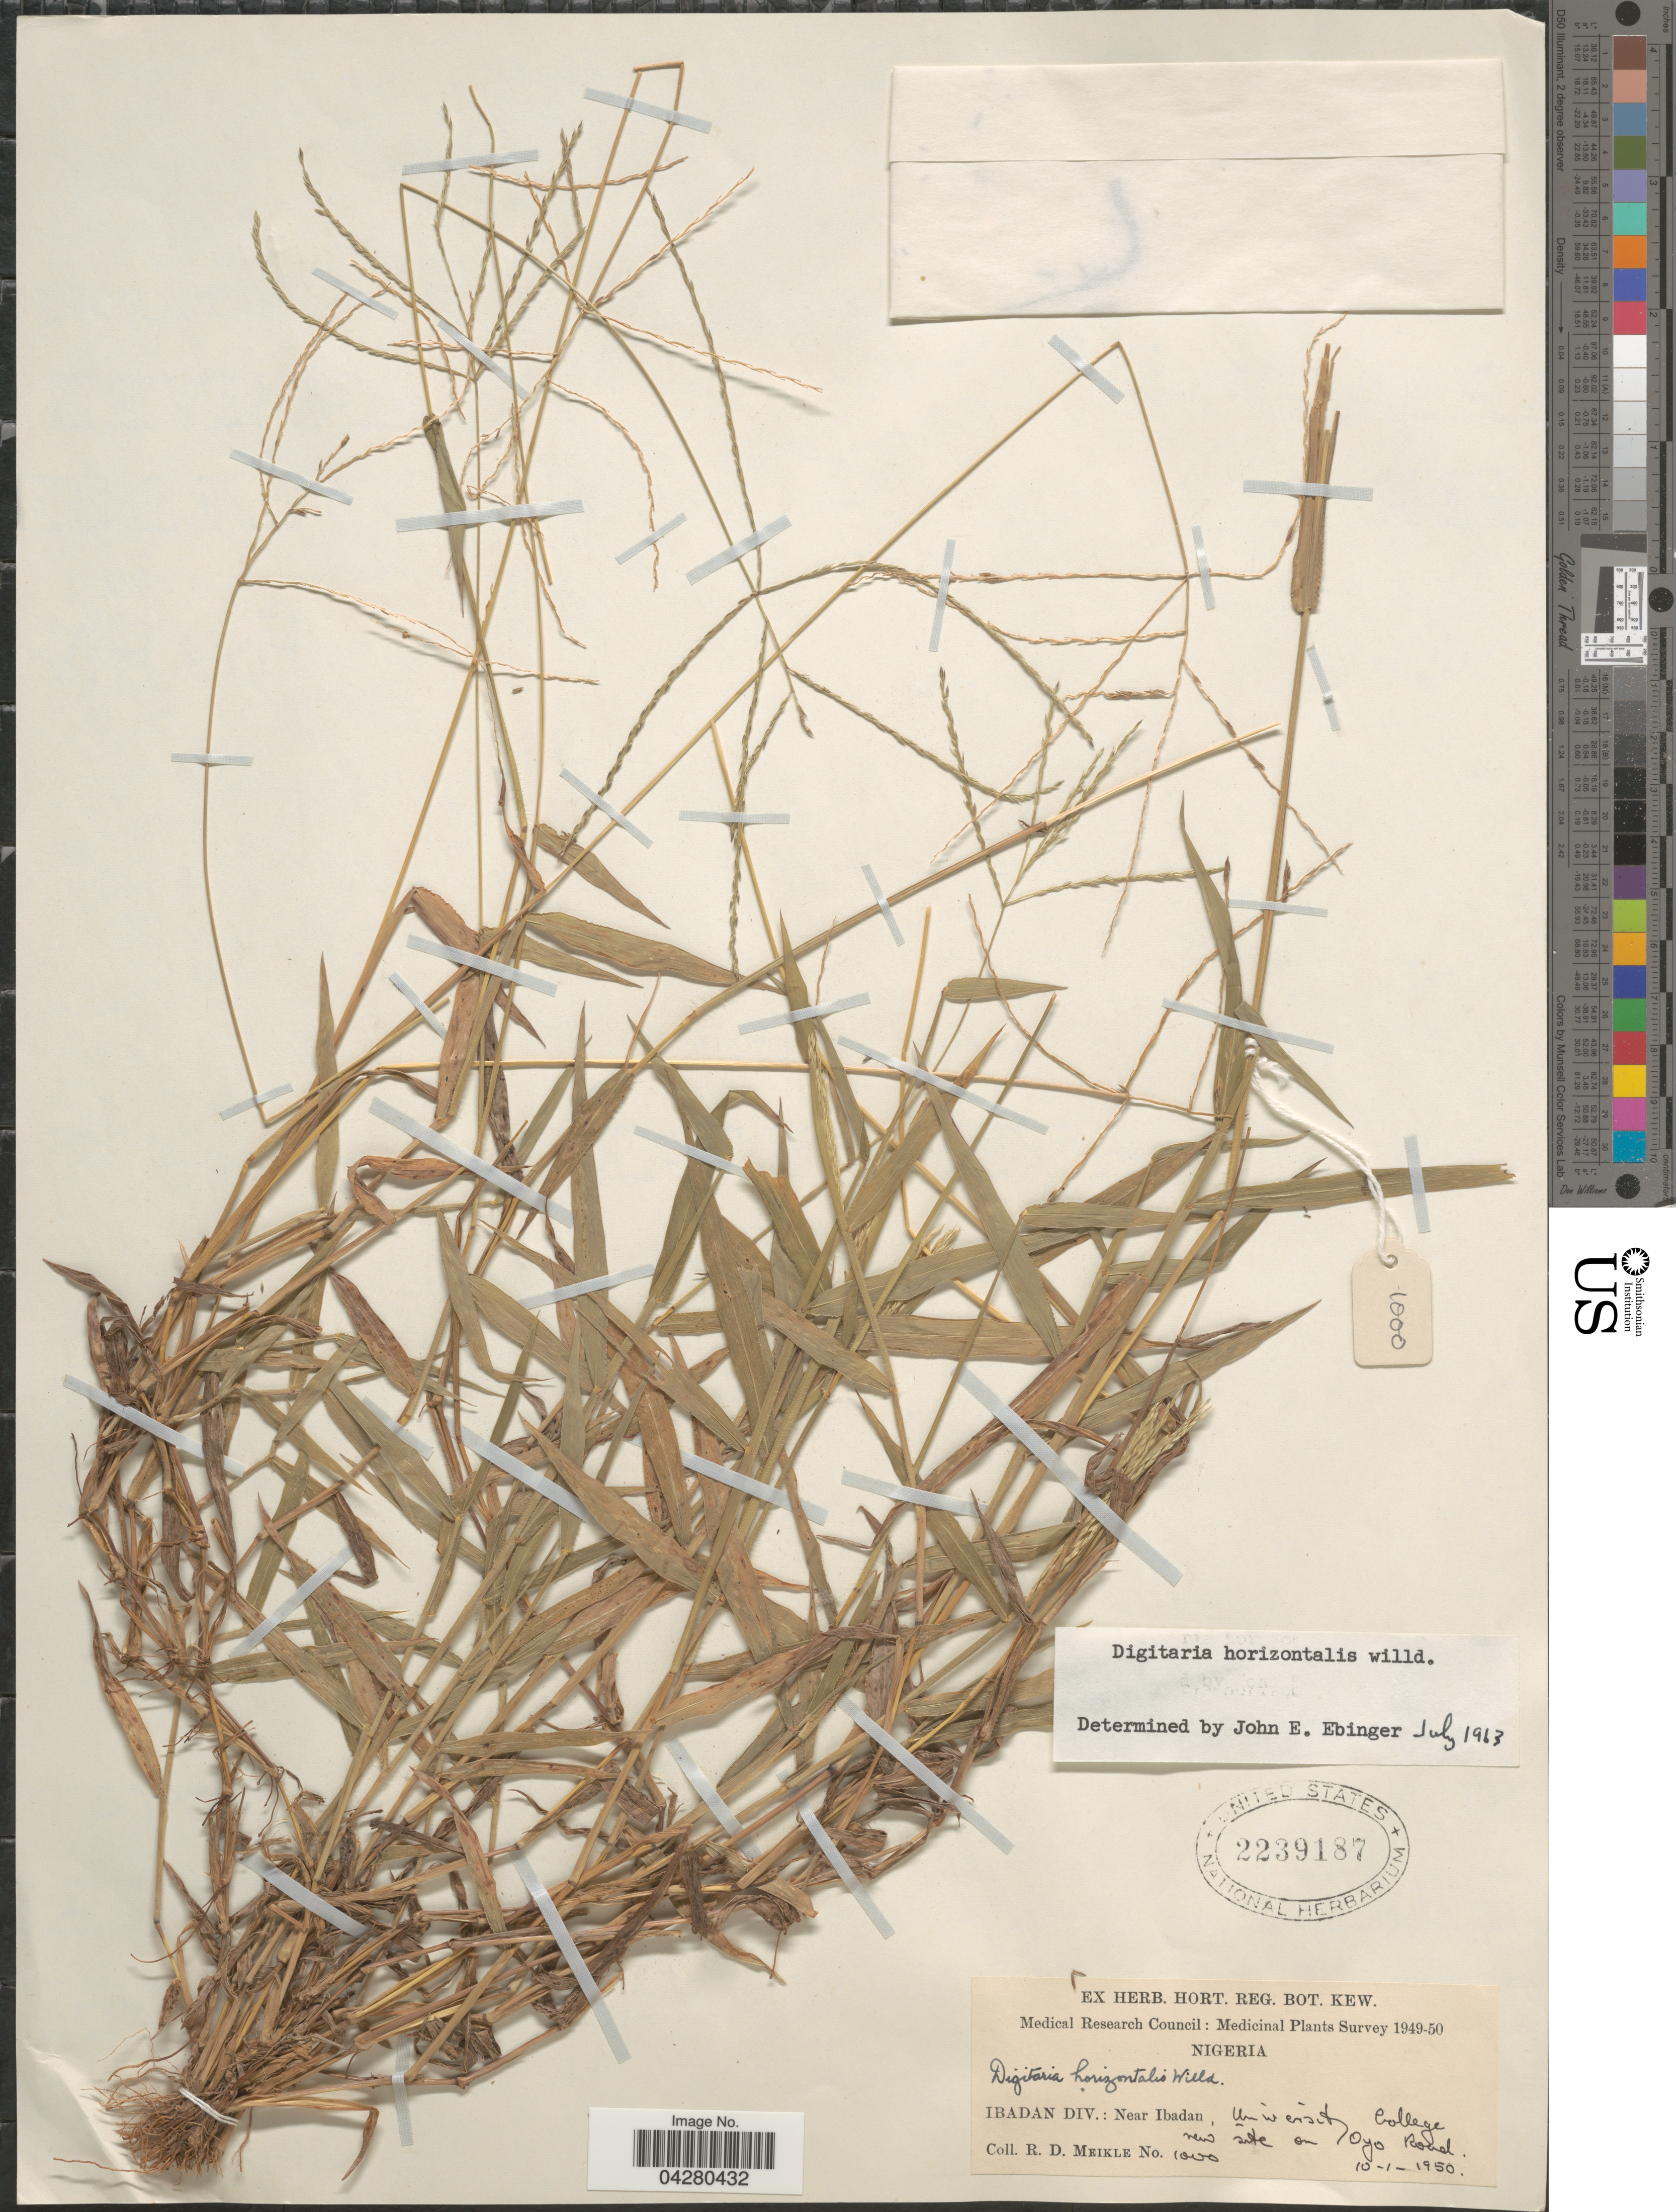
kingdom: Plantae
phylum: Tracheophyta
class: Liliopsida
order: Poales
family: Poaceae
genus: Digitaria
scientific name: Digitaria horizontalis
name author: Willd.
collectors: R. D. Meikle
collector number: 1000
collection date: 1950-01-10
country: Nigeria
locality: Medical Research Council: Medicinal Plants Survey 1949-50. Ibadan Div.: Near Ibadan. University College new site on Oyo Road.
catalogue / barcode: US 2239187